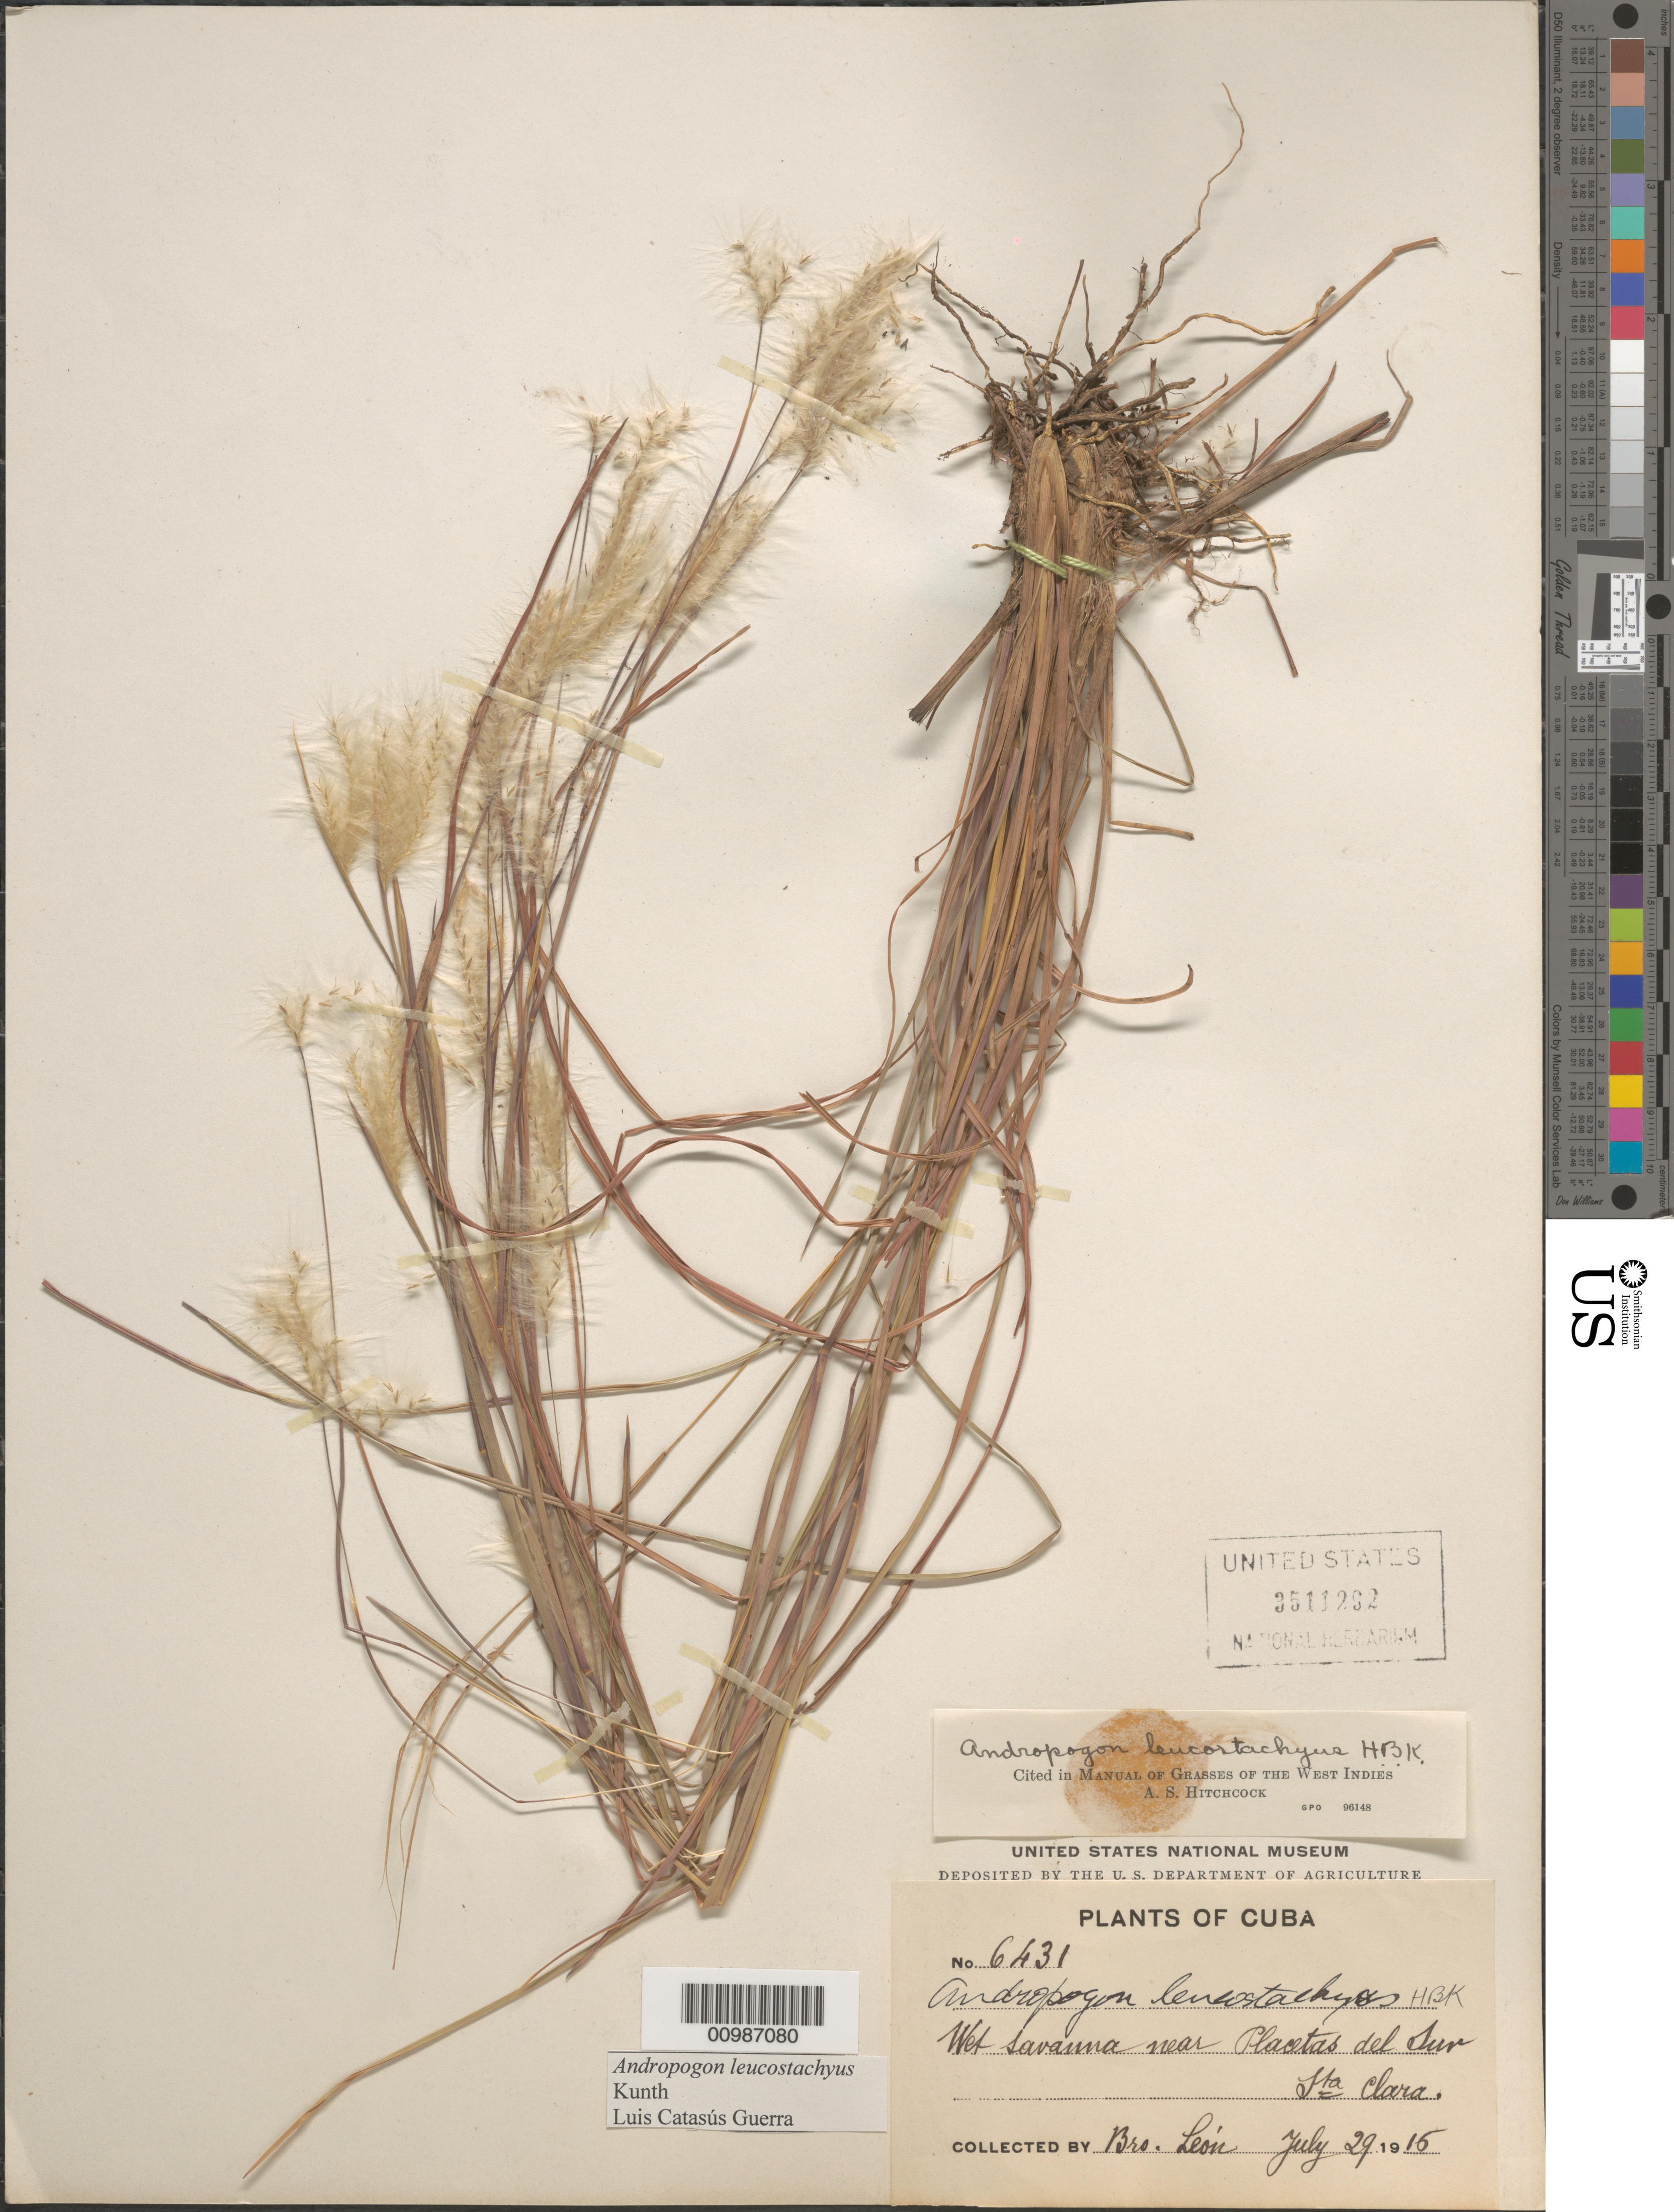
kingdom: Plantae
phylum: Tracheophyta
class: Liliopsida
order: Poales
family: Poaceae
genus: Andropogon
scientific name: Andropogon leucostachyus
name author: Kunth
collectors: Bro. León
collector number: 6431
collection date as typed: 29 Jul 1916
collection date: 1916-07-29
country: Cuba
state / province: Villa Clara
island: Cuba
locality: Santa Clara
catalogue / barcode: US 3511292